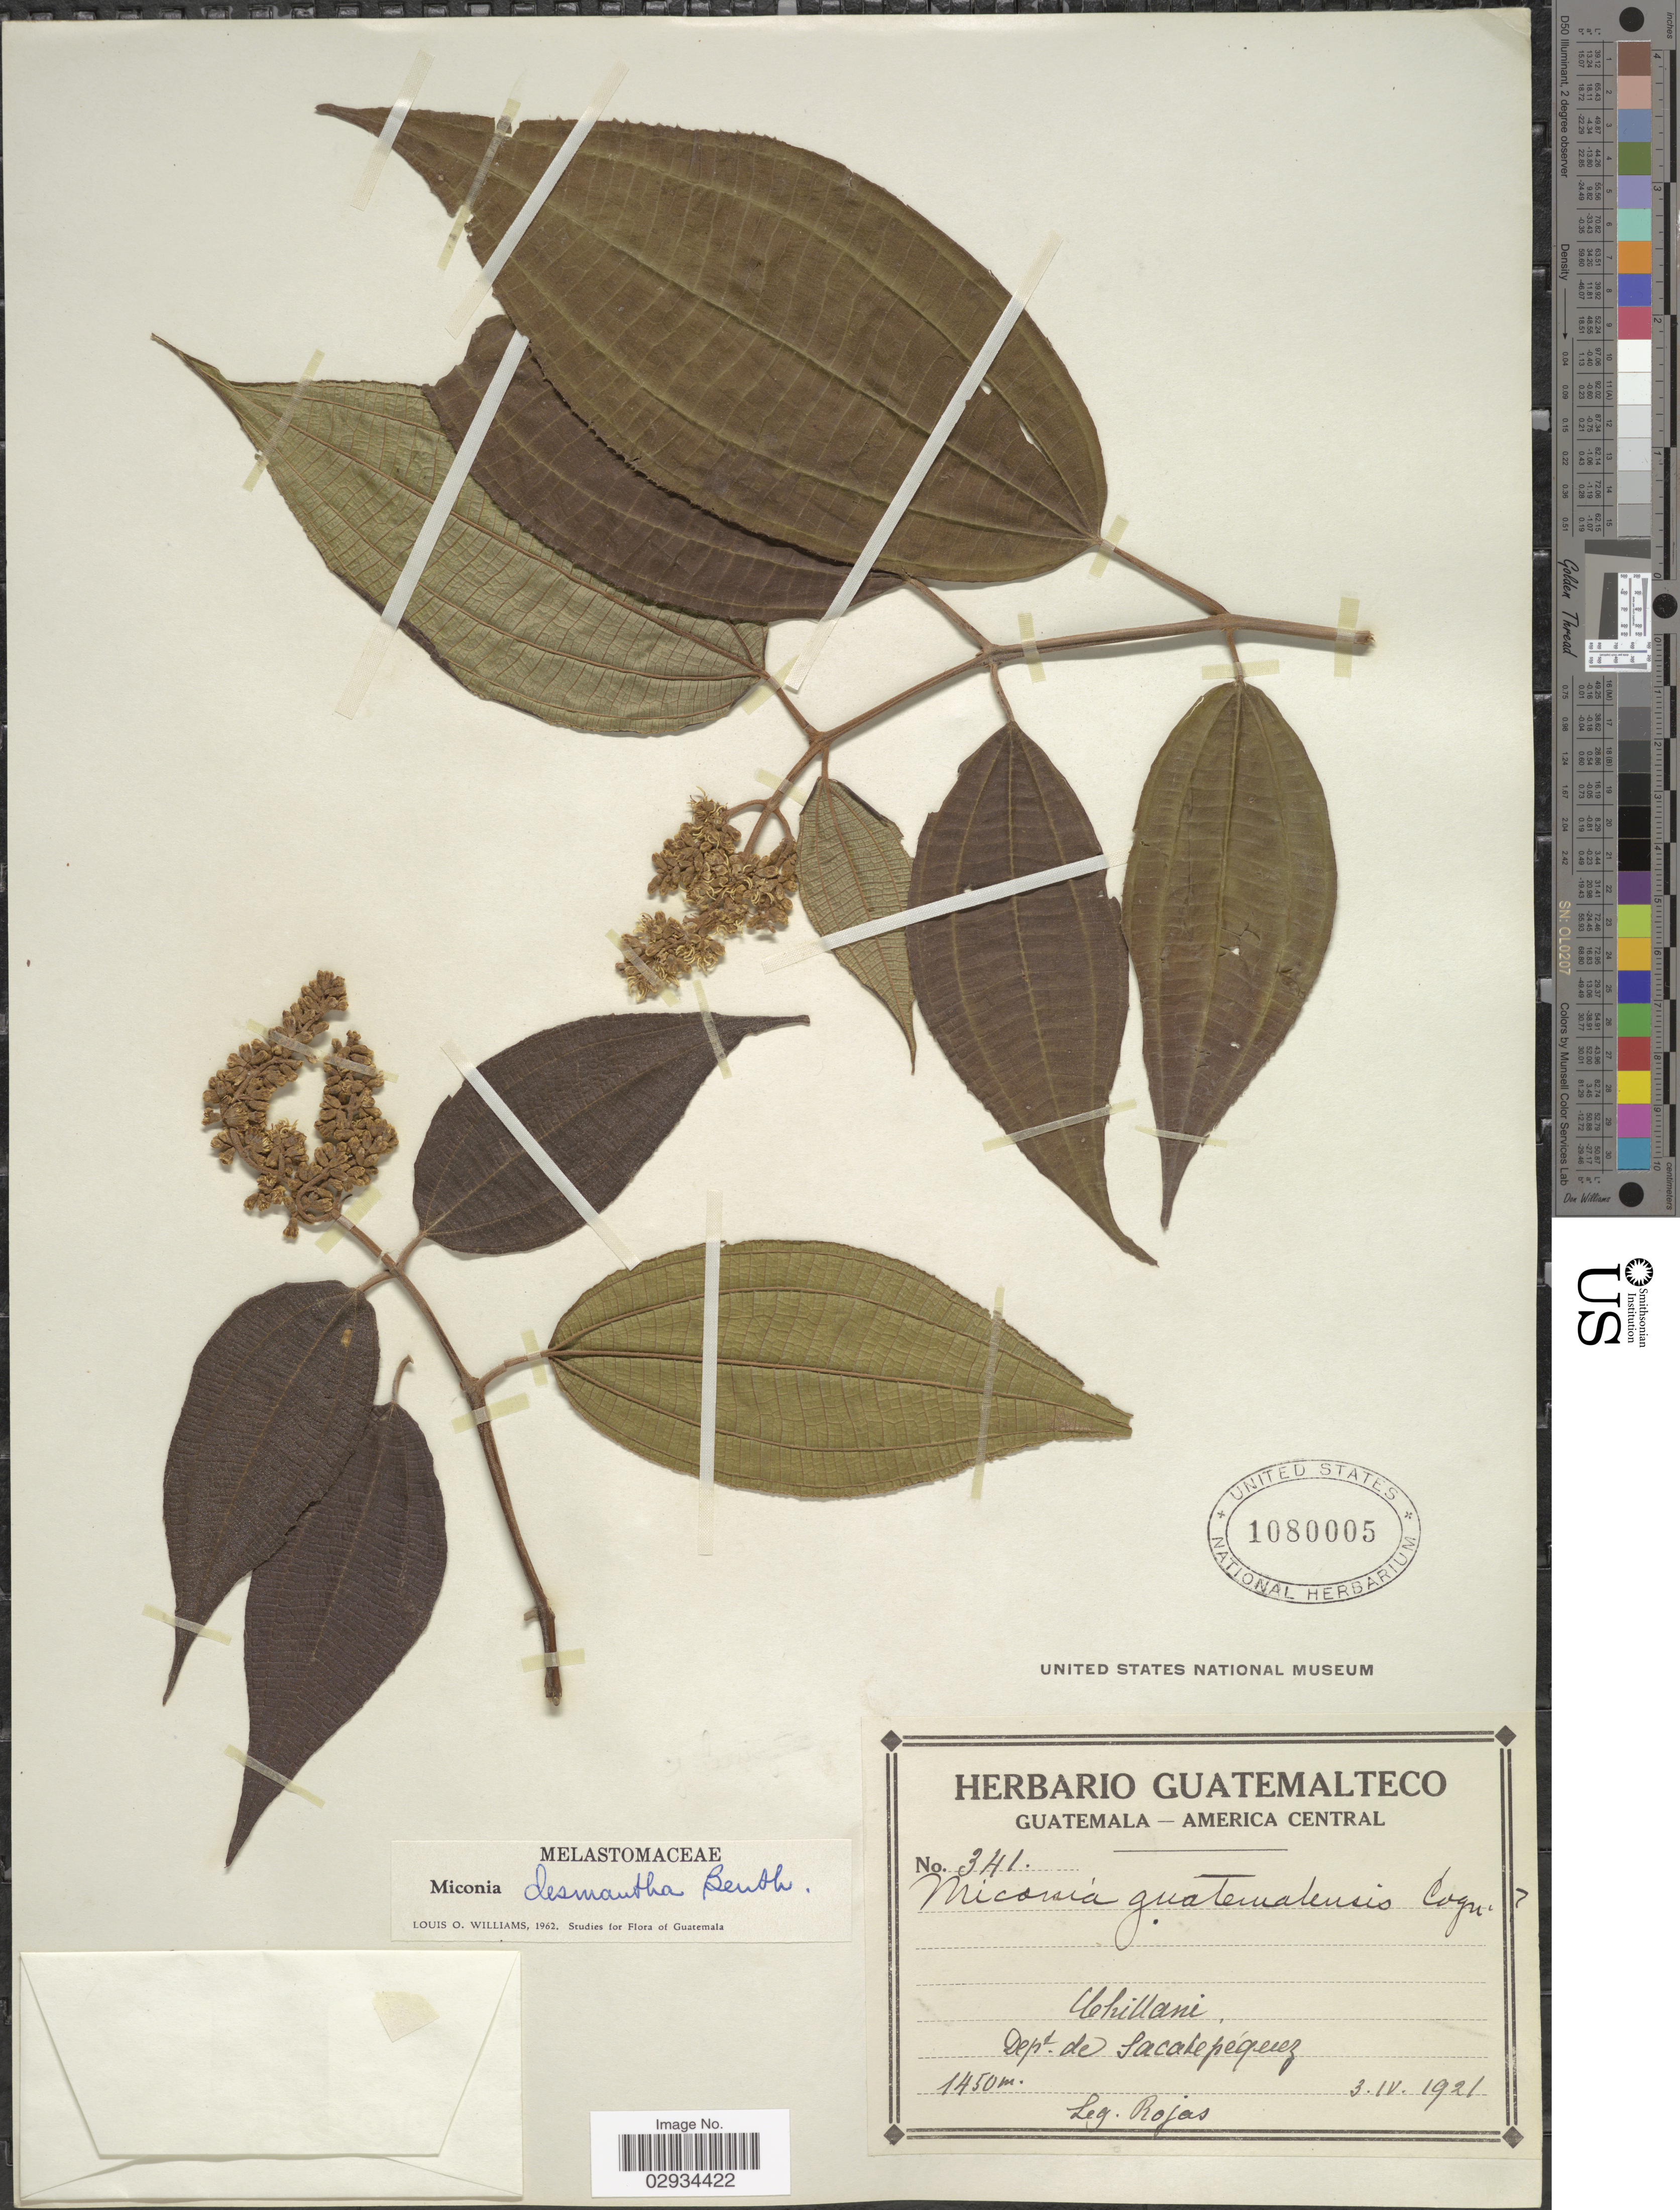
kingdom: Plantae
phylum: Tracheophyta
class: Magnoliopsida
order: Myrtales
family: Melastomataceae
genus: Miconia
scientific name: Miconia sylvatica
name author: (Schltdl.) Naudin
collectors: Rojas, --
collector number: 341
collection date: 1921-04-03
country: Guatemala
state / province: Sacatepéquez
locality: Chillani. Dept. de Sacatepéquez.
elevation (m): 1450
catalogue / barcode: US 1080005